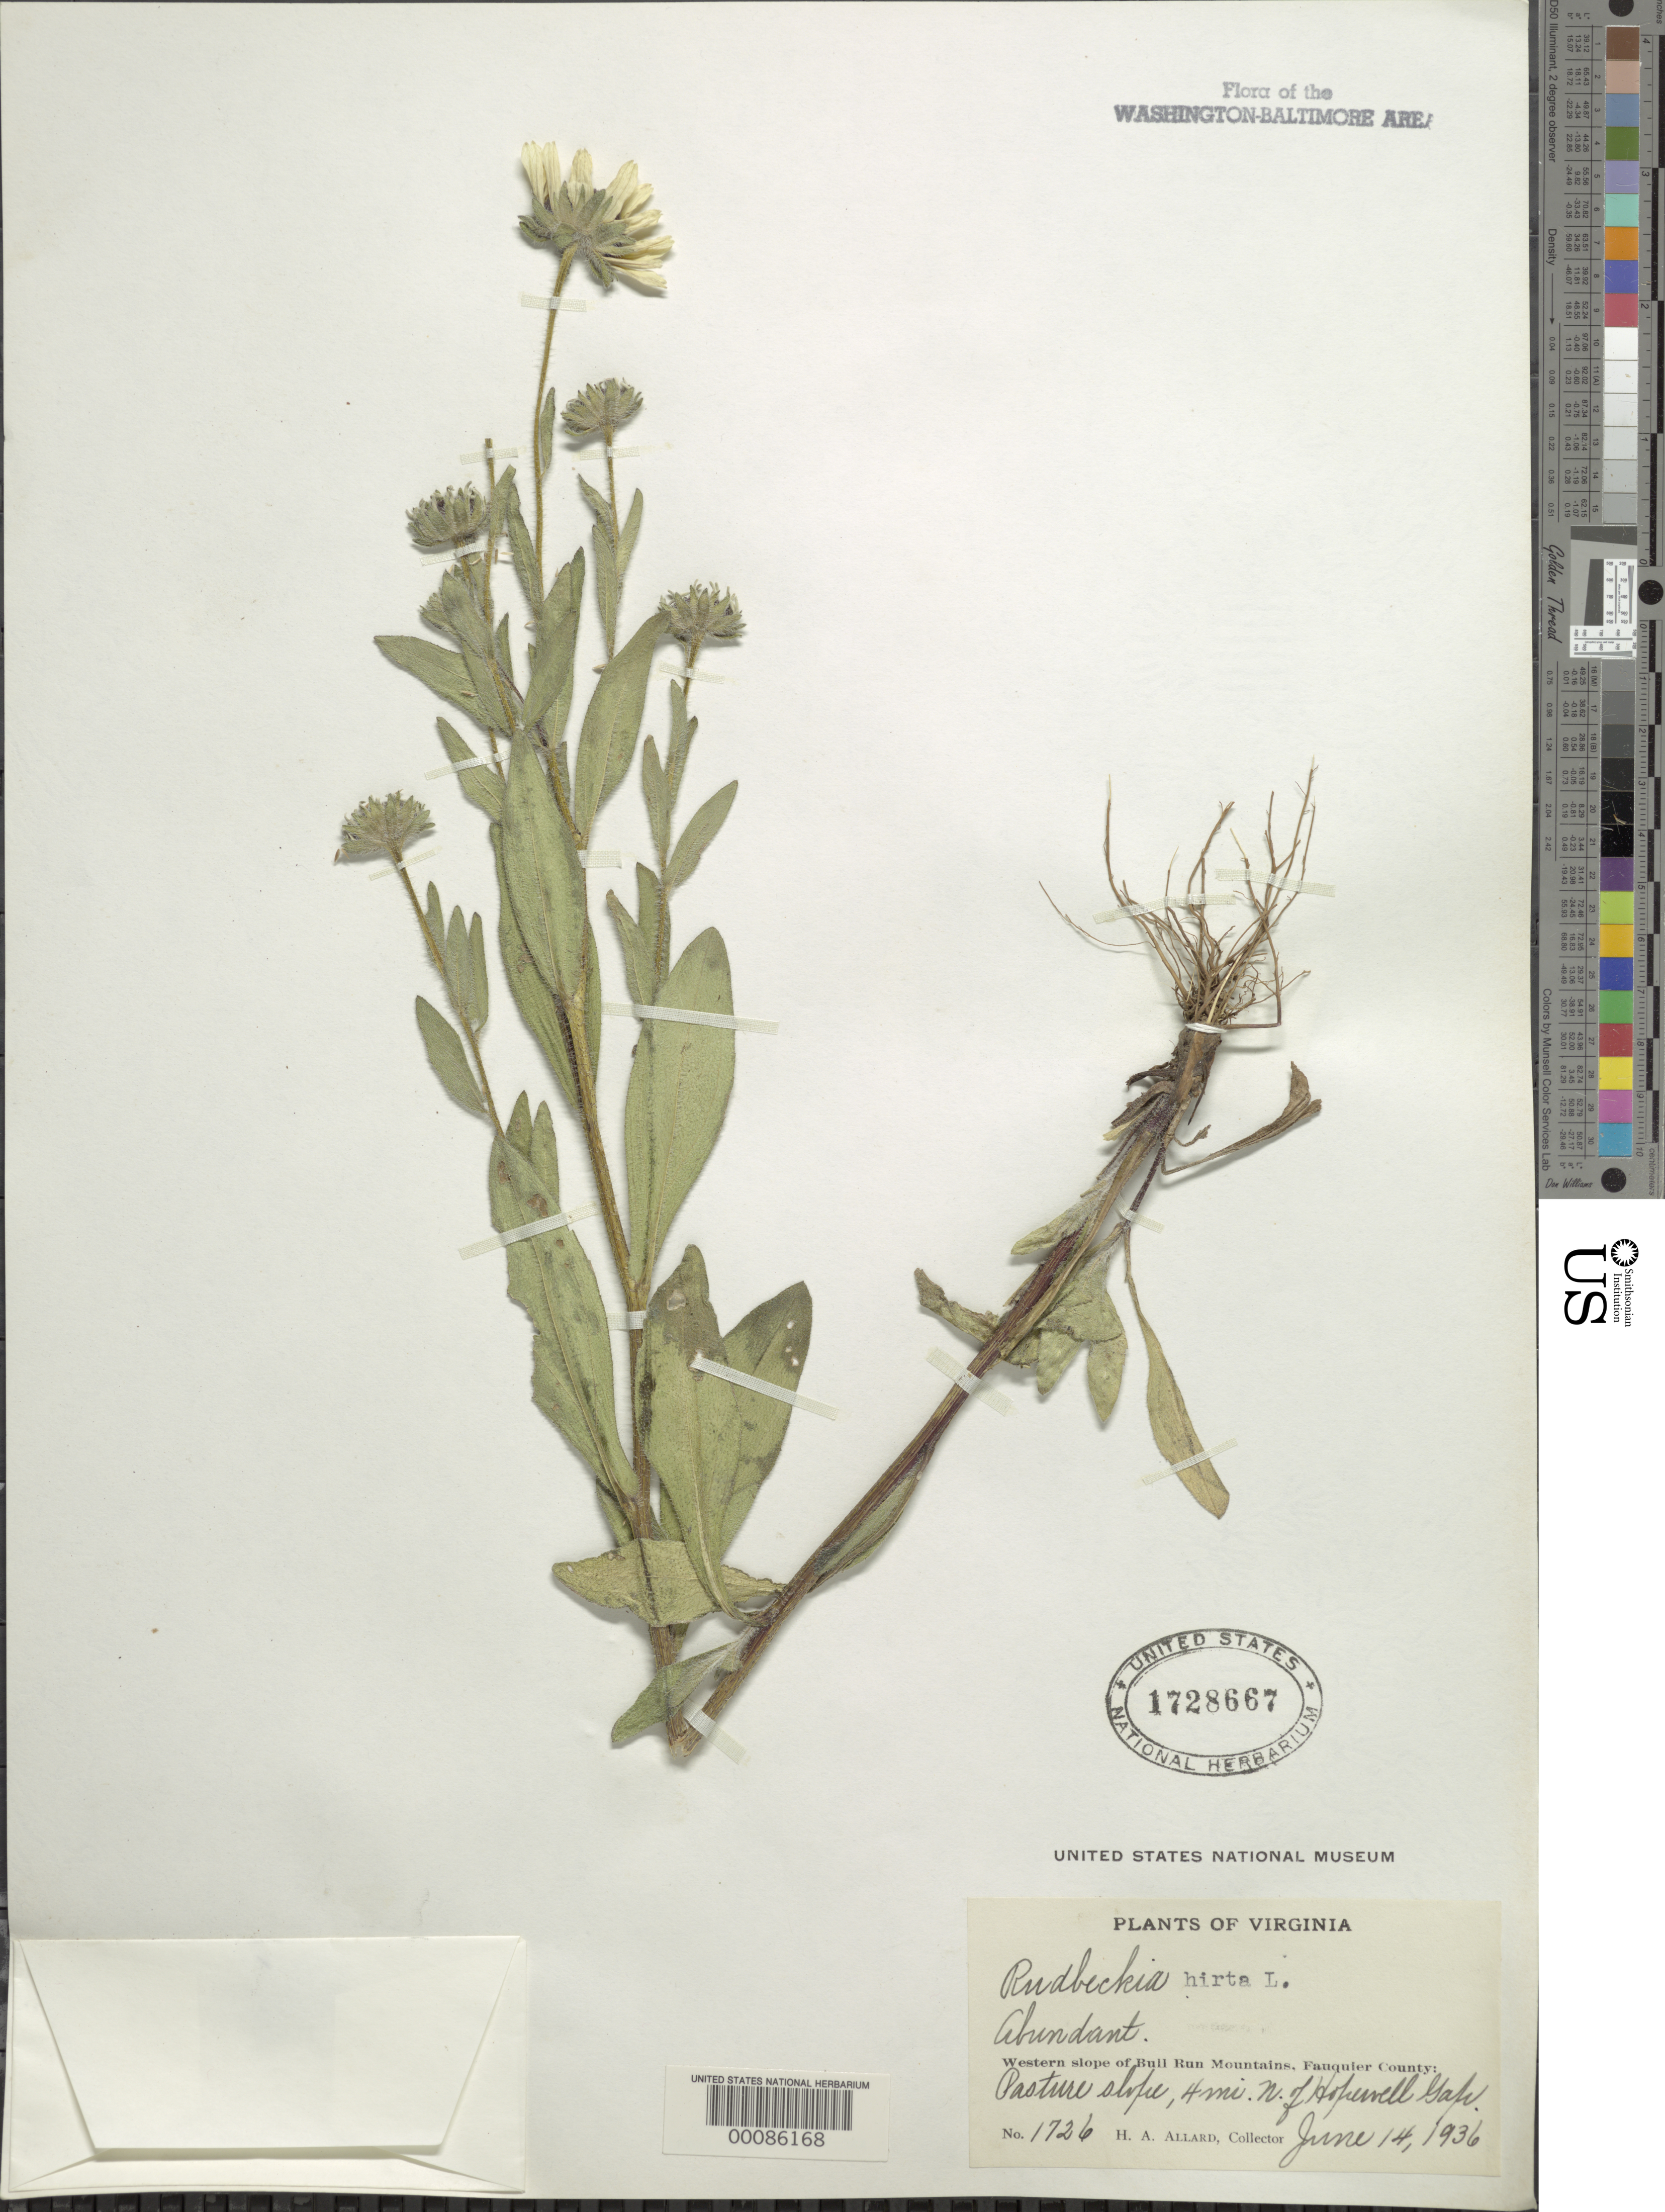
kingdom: Plantae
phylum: Tracheophyta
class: Magnoliopsida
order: Asterales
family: Asteraceae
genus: Rudbeckia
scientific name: Rudbeckia hirta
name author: L.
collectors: H. A. Allard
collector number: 1726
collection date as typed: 14 Jun 1936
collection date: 1936-06-14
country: United States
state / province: Virginia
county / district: Fauquier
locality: North of Hopewell Gap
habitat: Pasture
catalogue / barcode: US 1728667